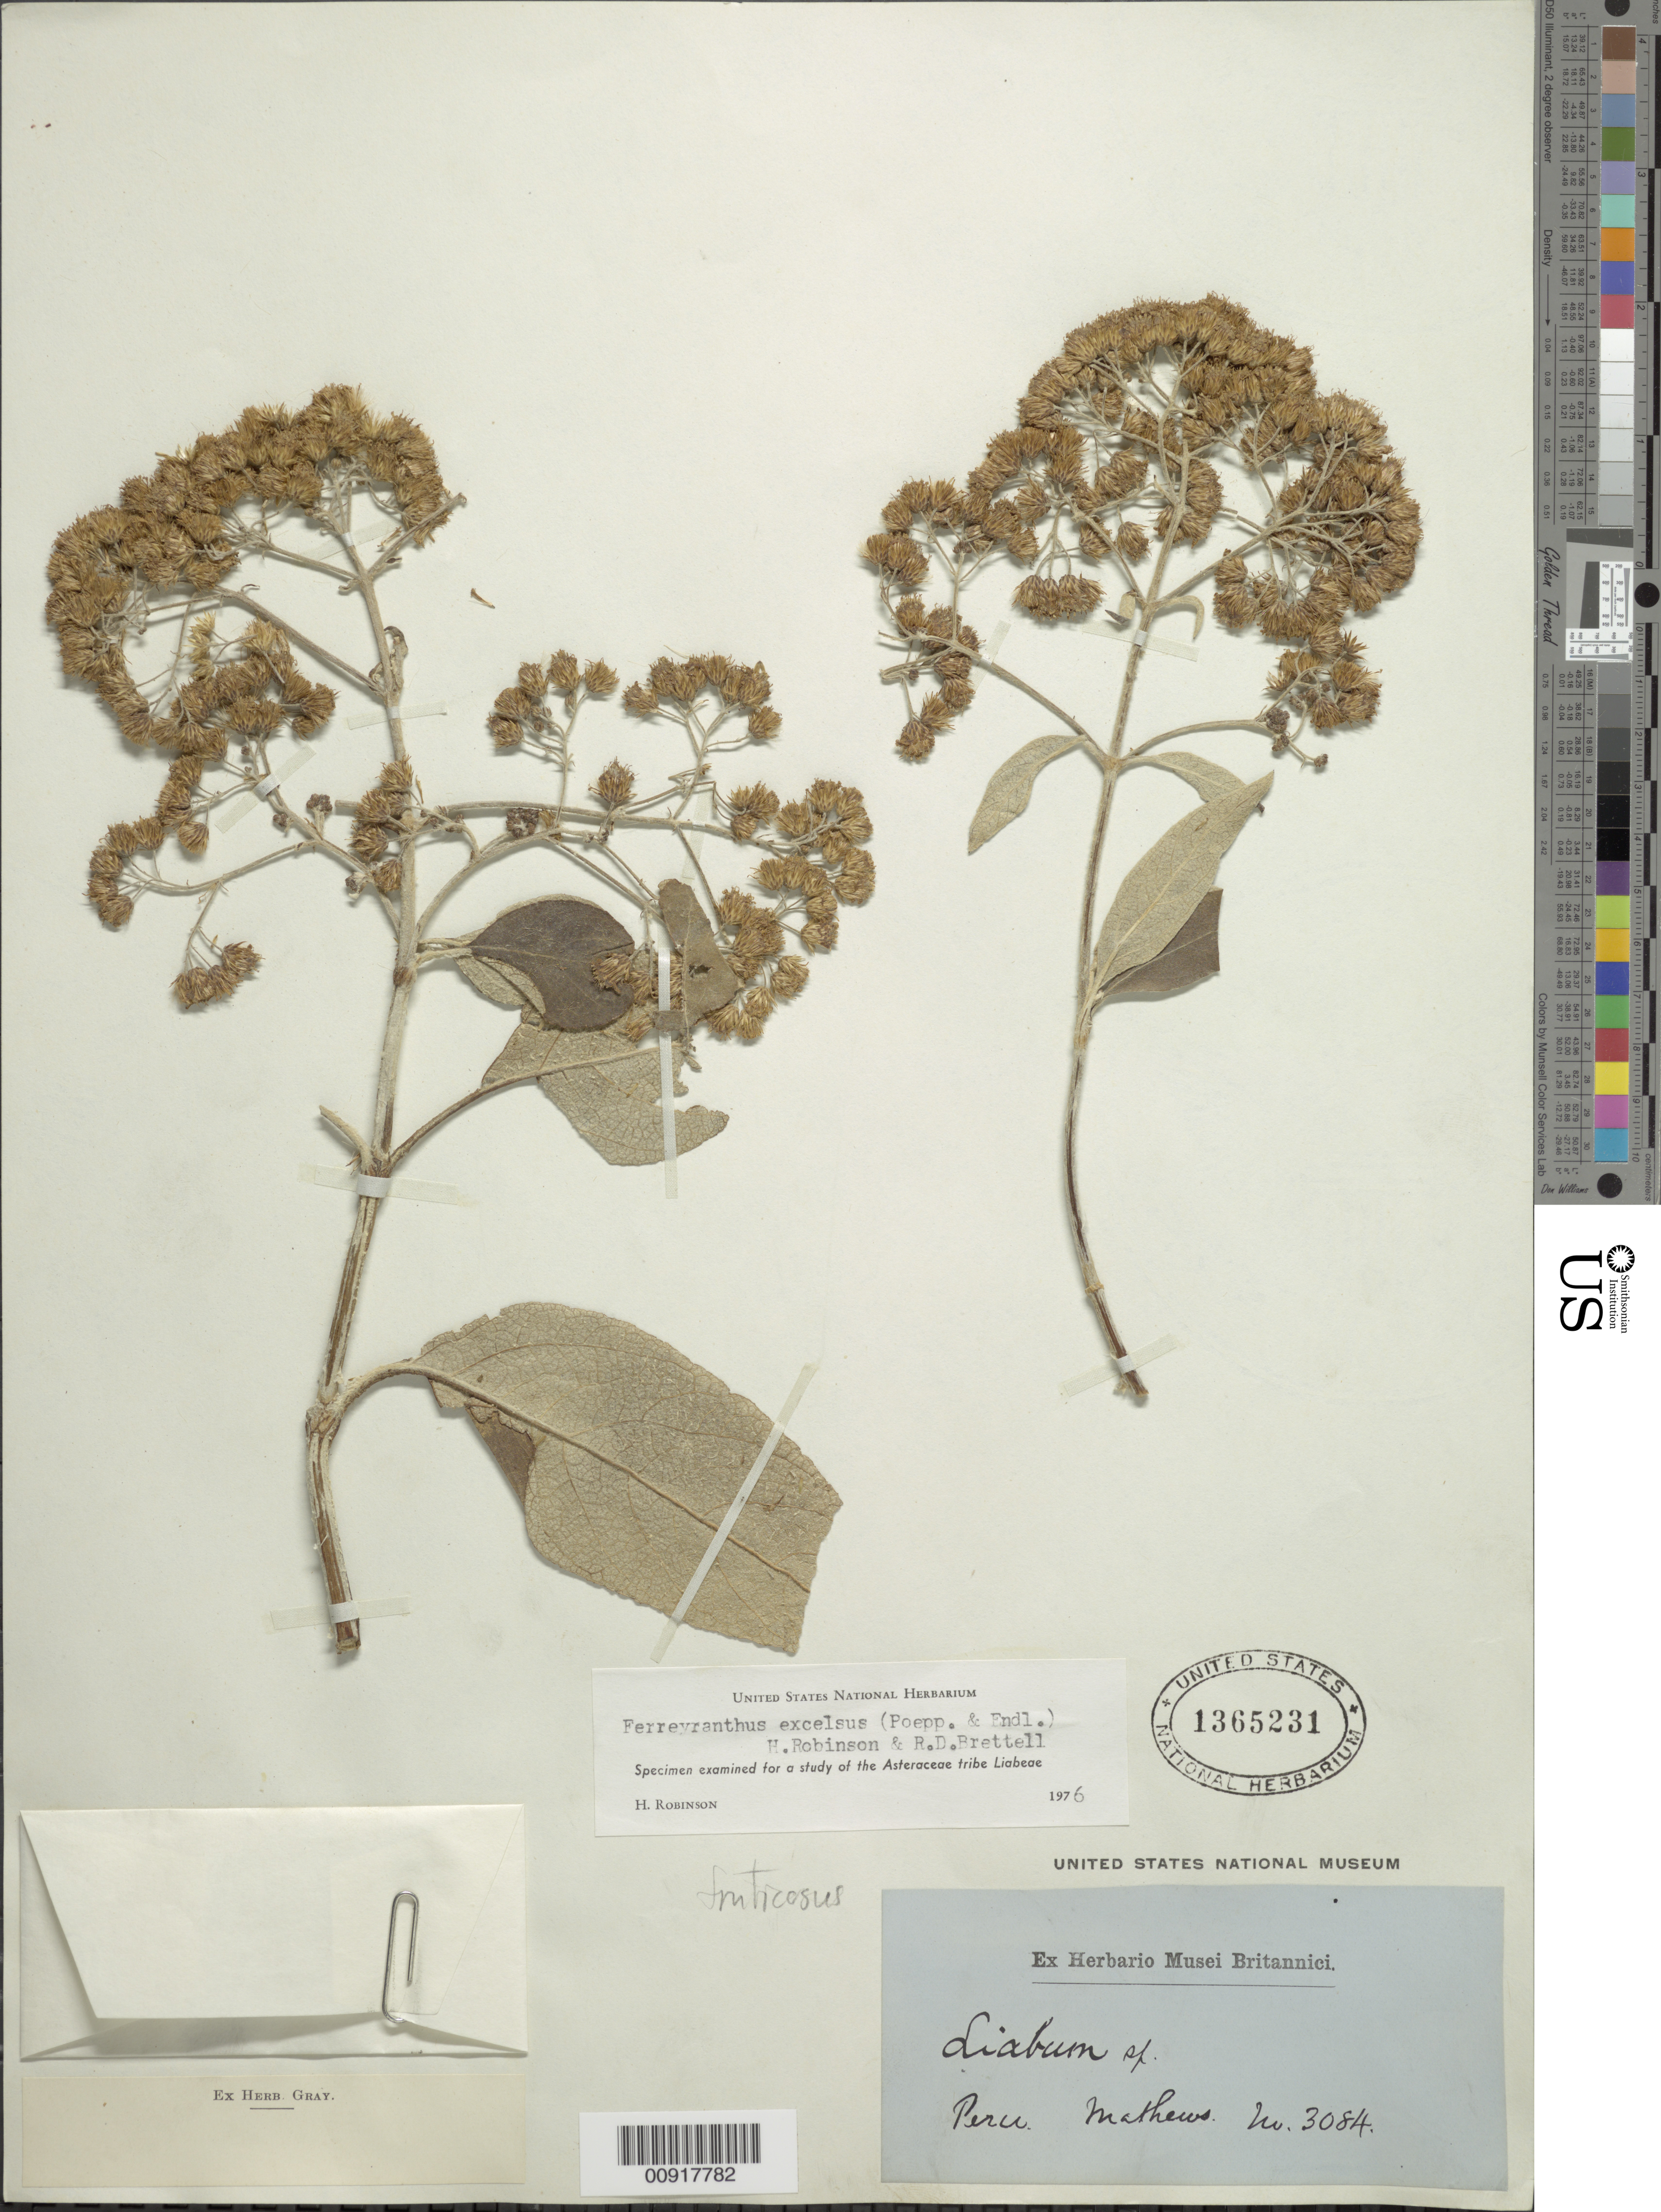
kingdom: Plantae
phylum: Tracheophyta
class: Magnoliopsida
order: Asterales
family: Asteraceae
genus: Ferreyranthus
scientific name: Ferreyranthus fruticosus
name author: (Muschl.) H. Rob.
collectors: -- Matthews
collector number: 3084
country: Peru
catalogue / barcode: US 1365231